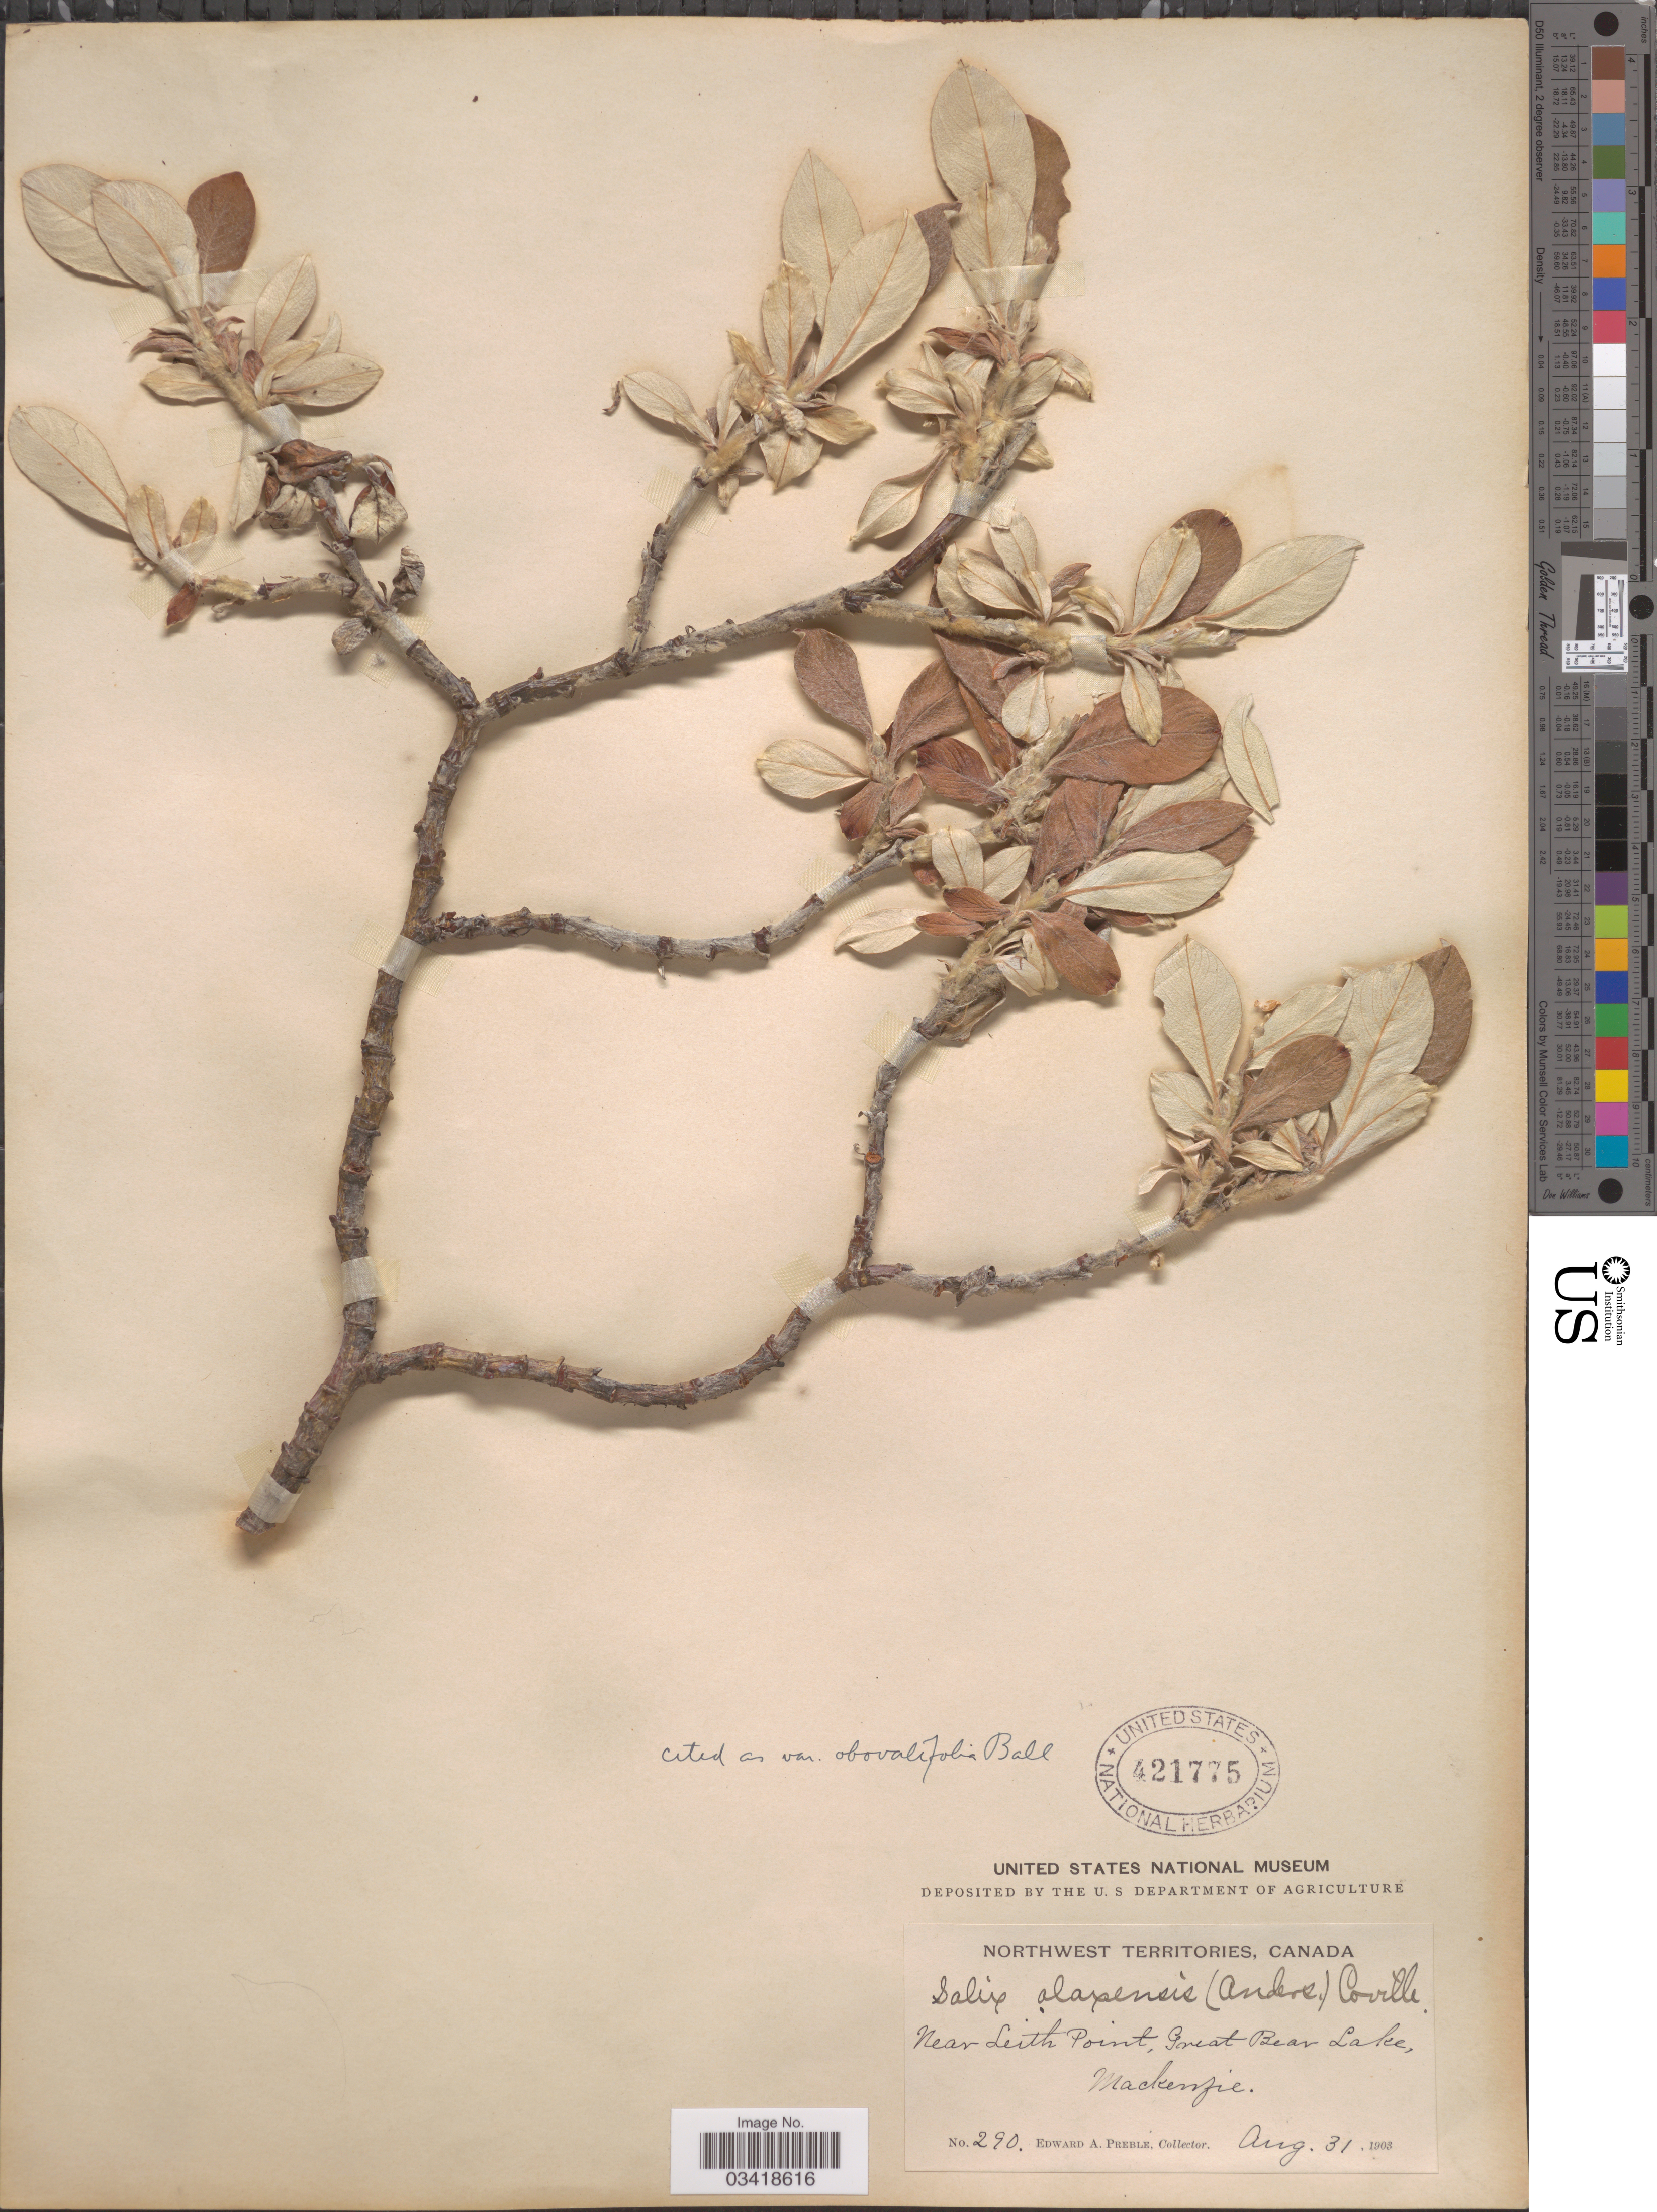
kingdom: Plantae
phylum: Tracheophyta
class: Magnoliopsida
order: Malpighiales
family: Salicaceae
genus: Salix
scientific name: Salix alaxensis var. obovalifolia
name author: C.R. Ball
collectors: E. Preble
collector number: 290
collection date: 1903-08-31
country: Canada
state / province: Northwest Territories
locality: Near Leith Point, Great Bear Lake, Mackenzie.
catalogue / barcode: US 421775